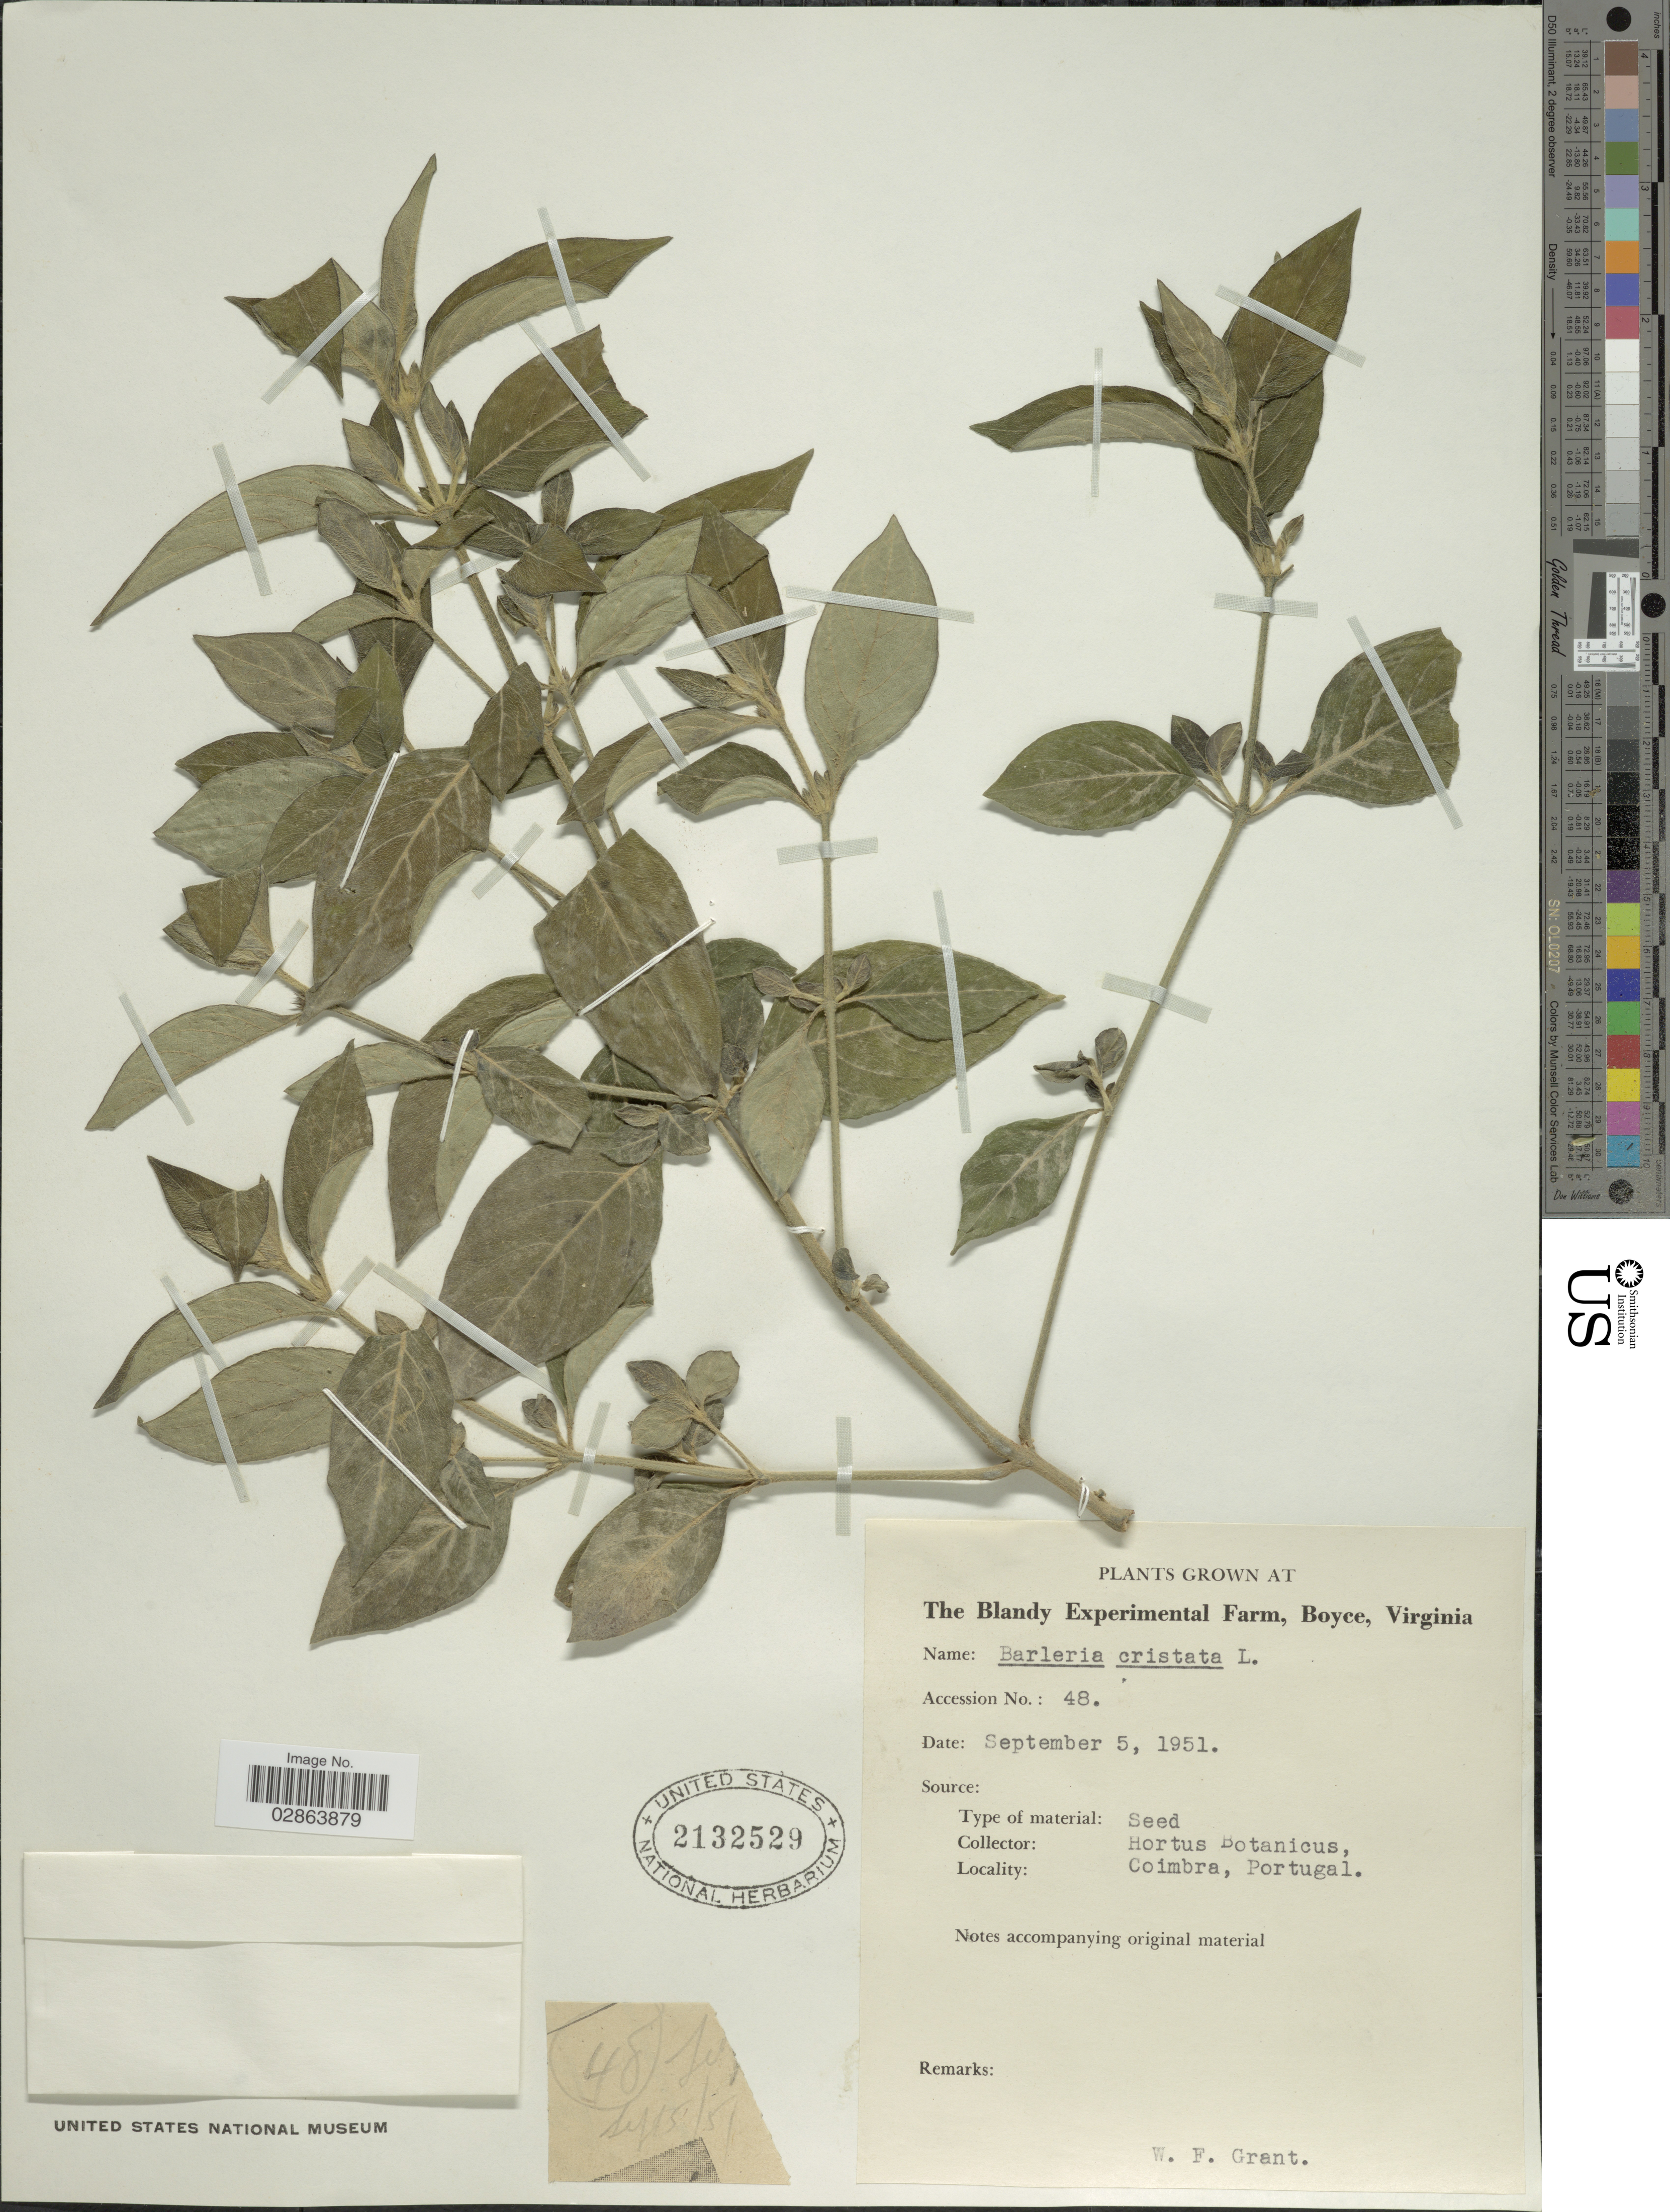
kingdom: Plantae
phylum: Tracheophyta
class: Magnoliopsida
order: Lamiales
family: Acanthaceae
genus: Barleria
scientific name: Barleria cristata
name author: L.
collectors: W. Grant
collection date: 1951-09-05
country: United States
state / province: Virginia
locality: The Blandy Experimental Farm, Boyce.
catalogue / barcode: US 2132529